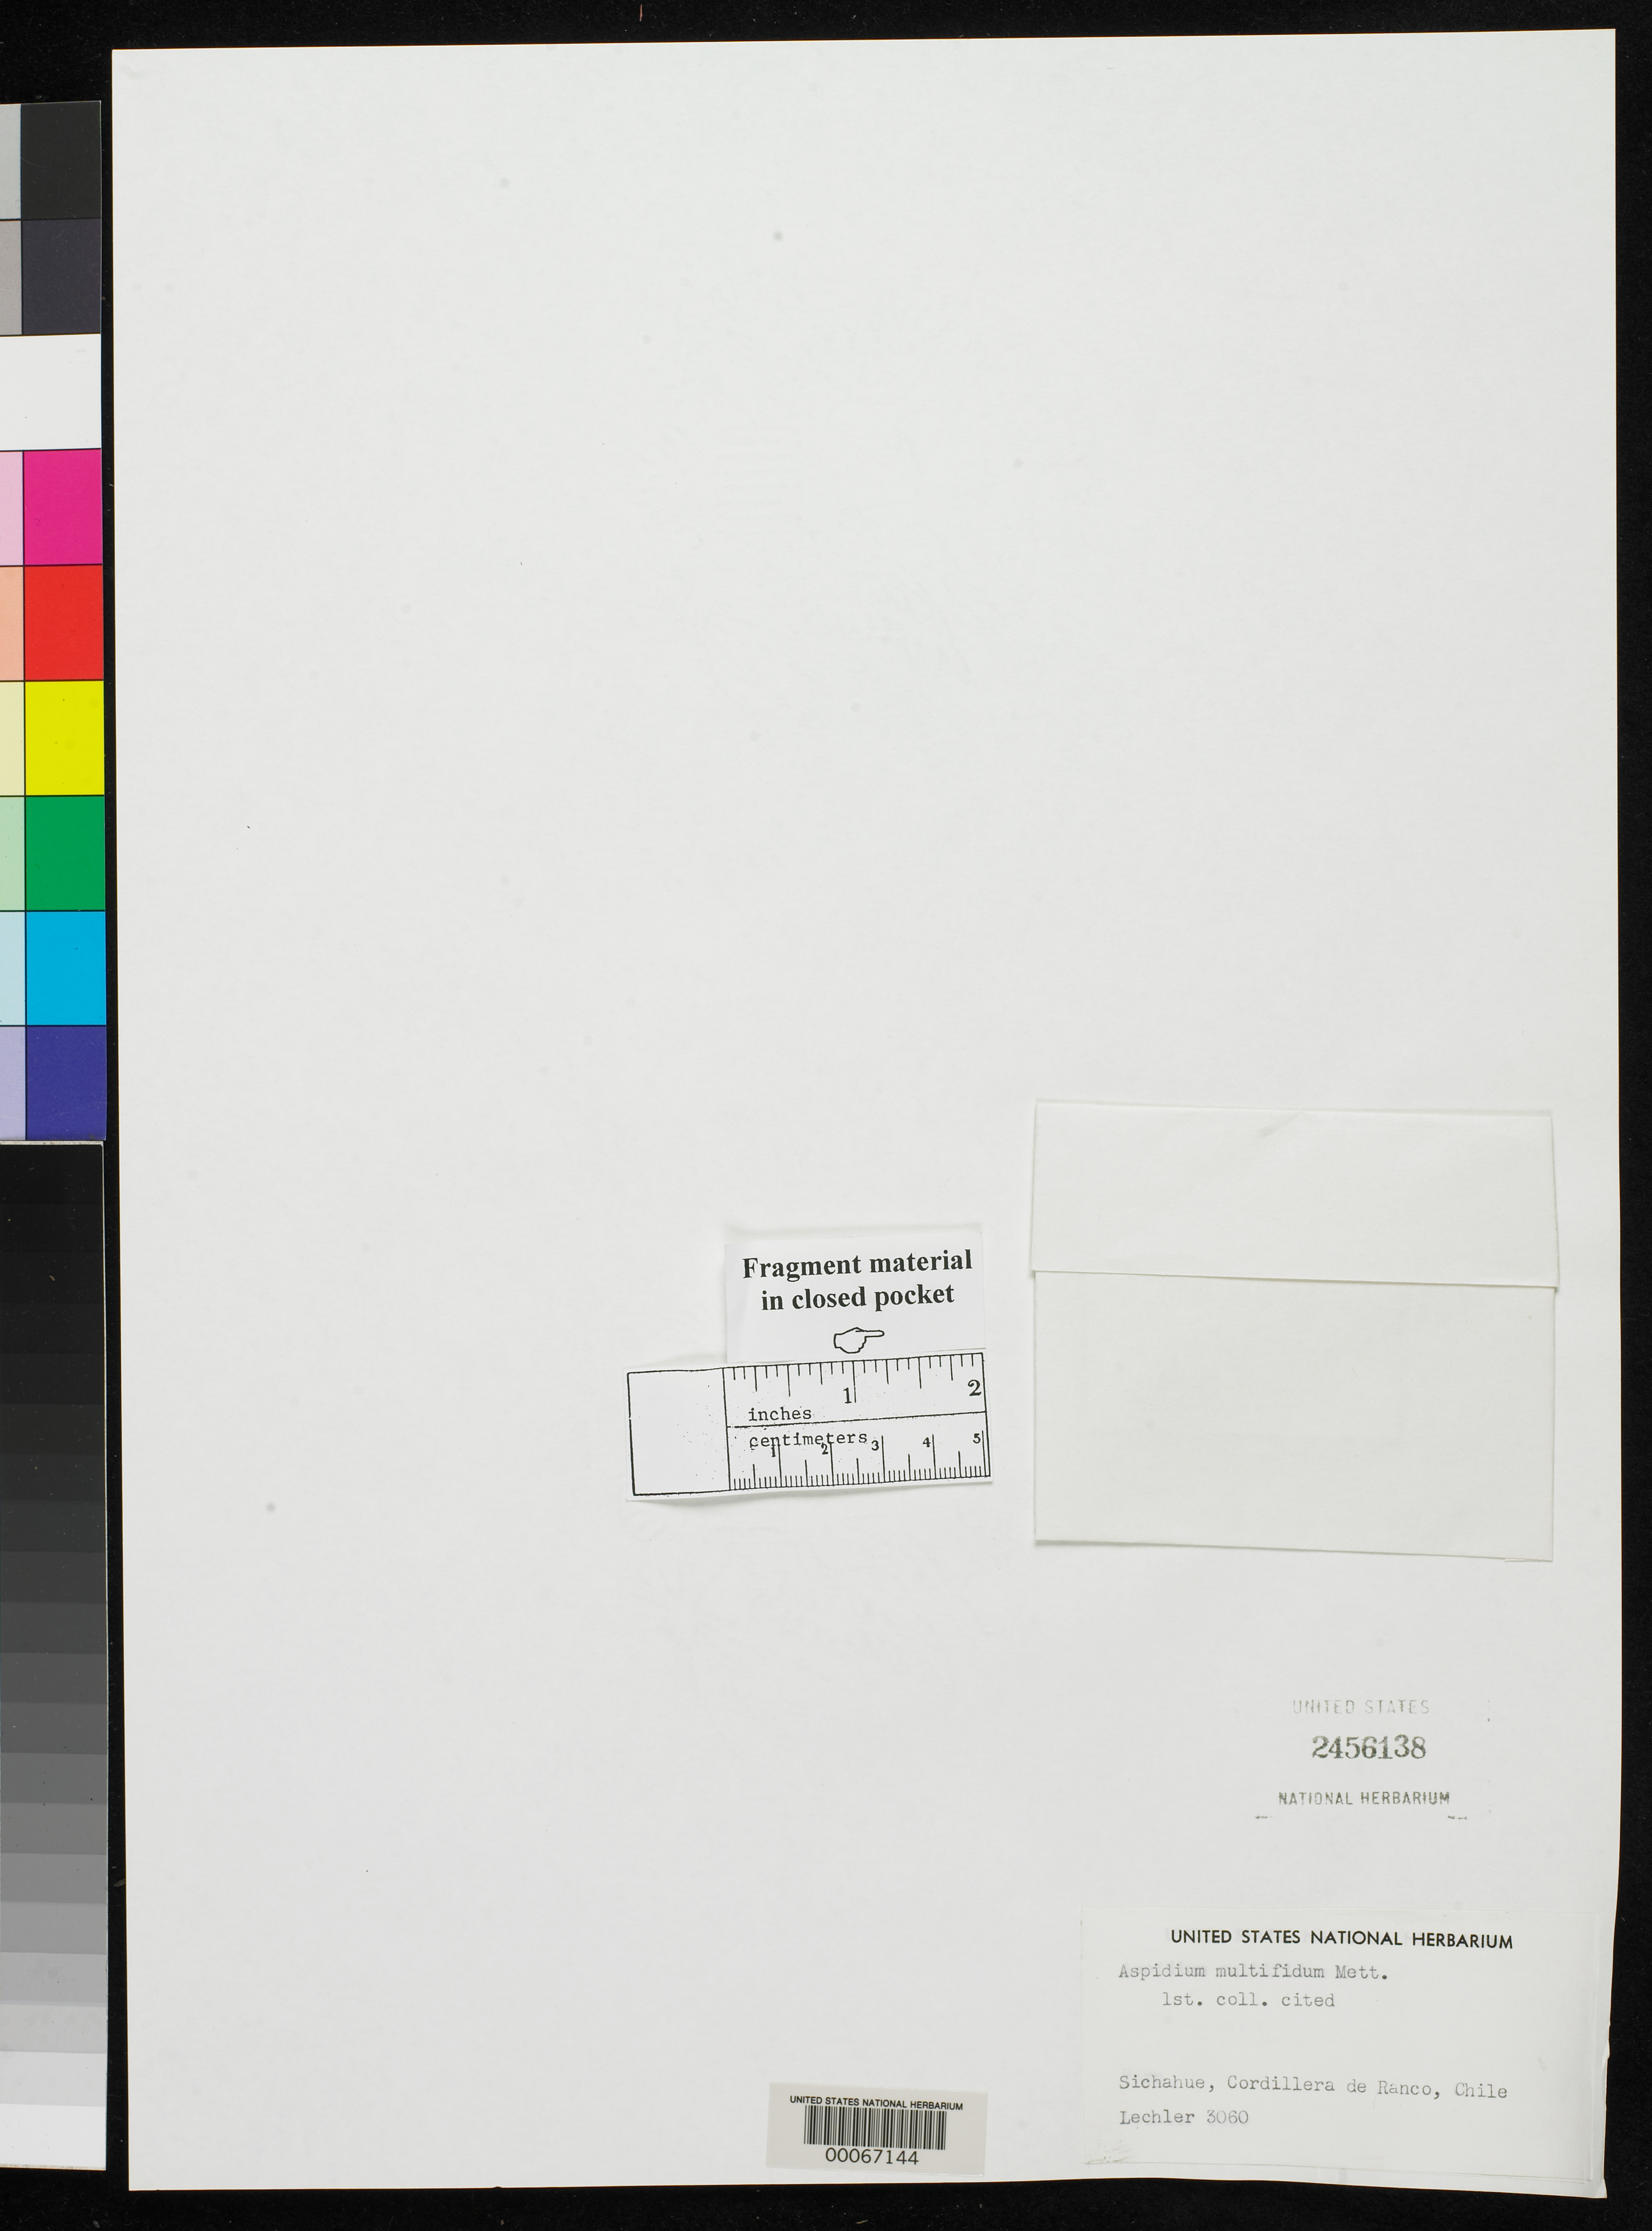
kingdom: Plantae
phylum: Tracheophyta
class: Polypodiopsida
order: Polypodiales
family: Tectariaceae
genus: Aspidium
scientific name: Aspidium multifidum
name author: Mett.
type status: Isosyntype Fragment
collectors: W. Lechler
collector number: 3060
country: Chile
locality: Sichahue, Cordillera de Ranco.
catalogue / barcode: US 2456138